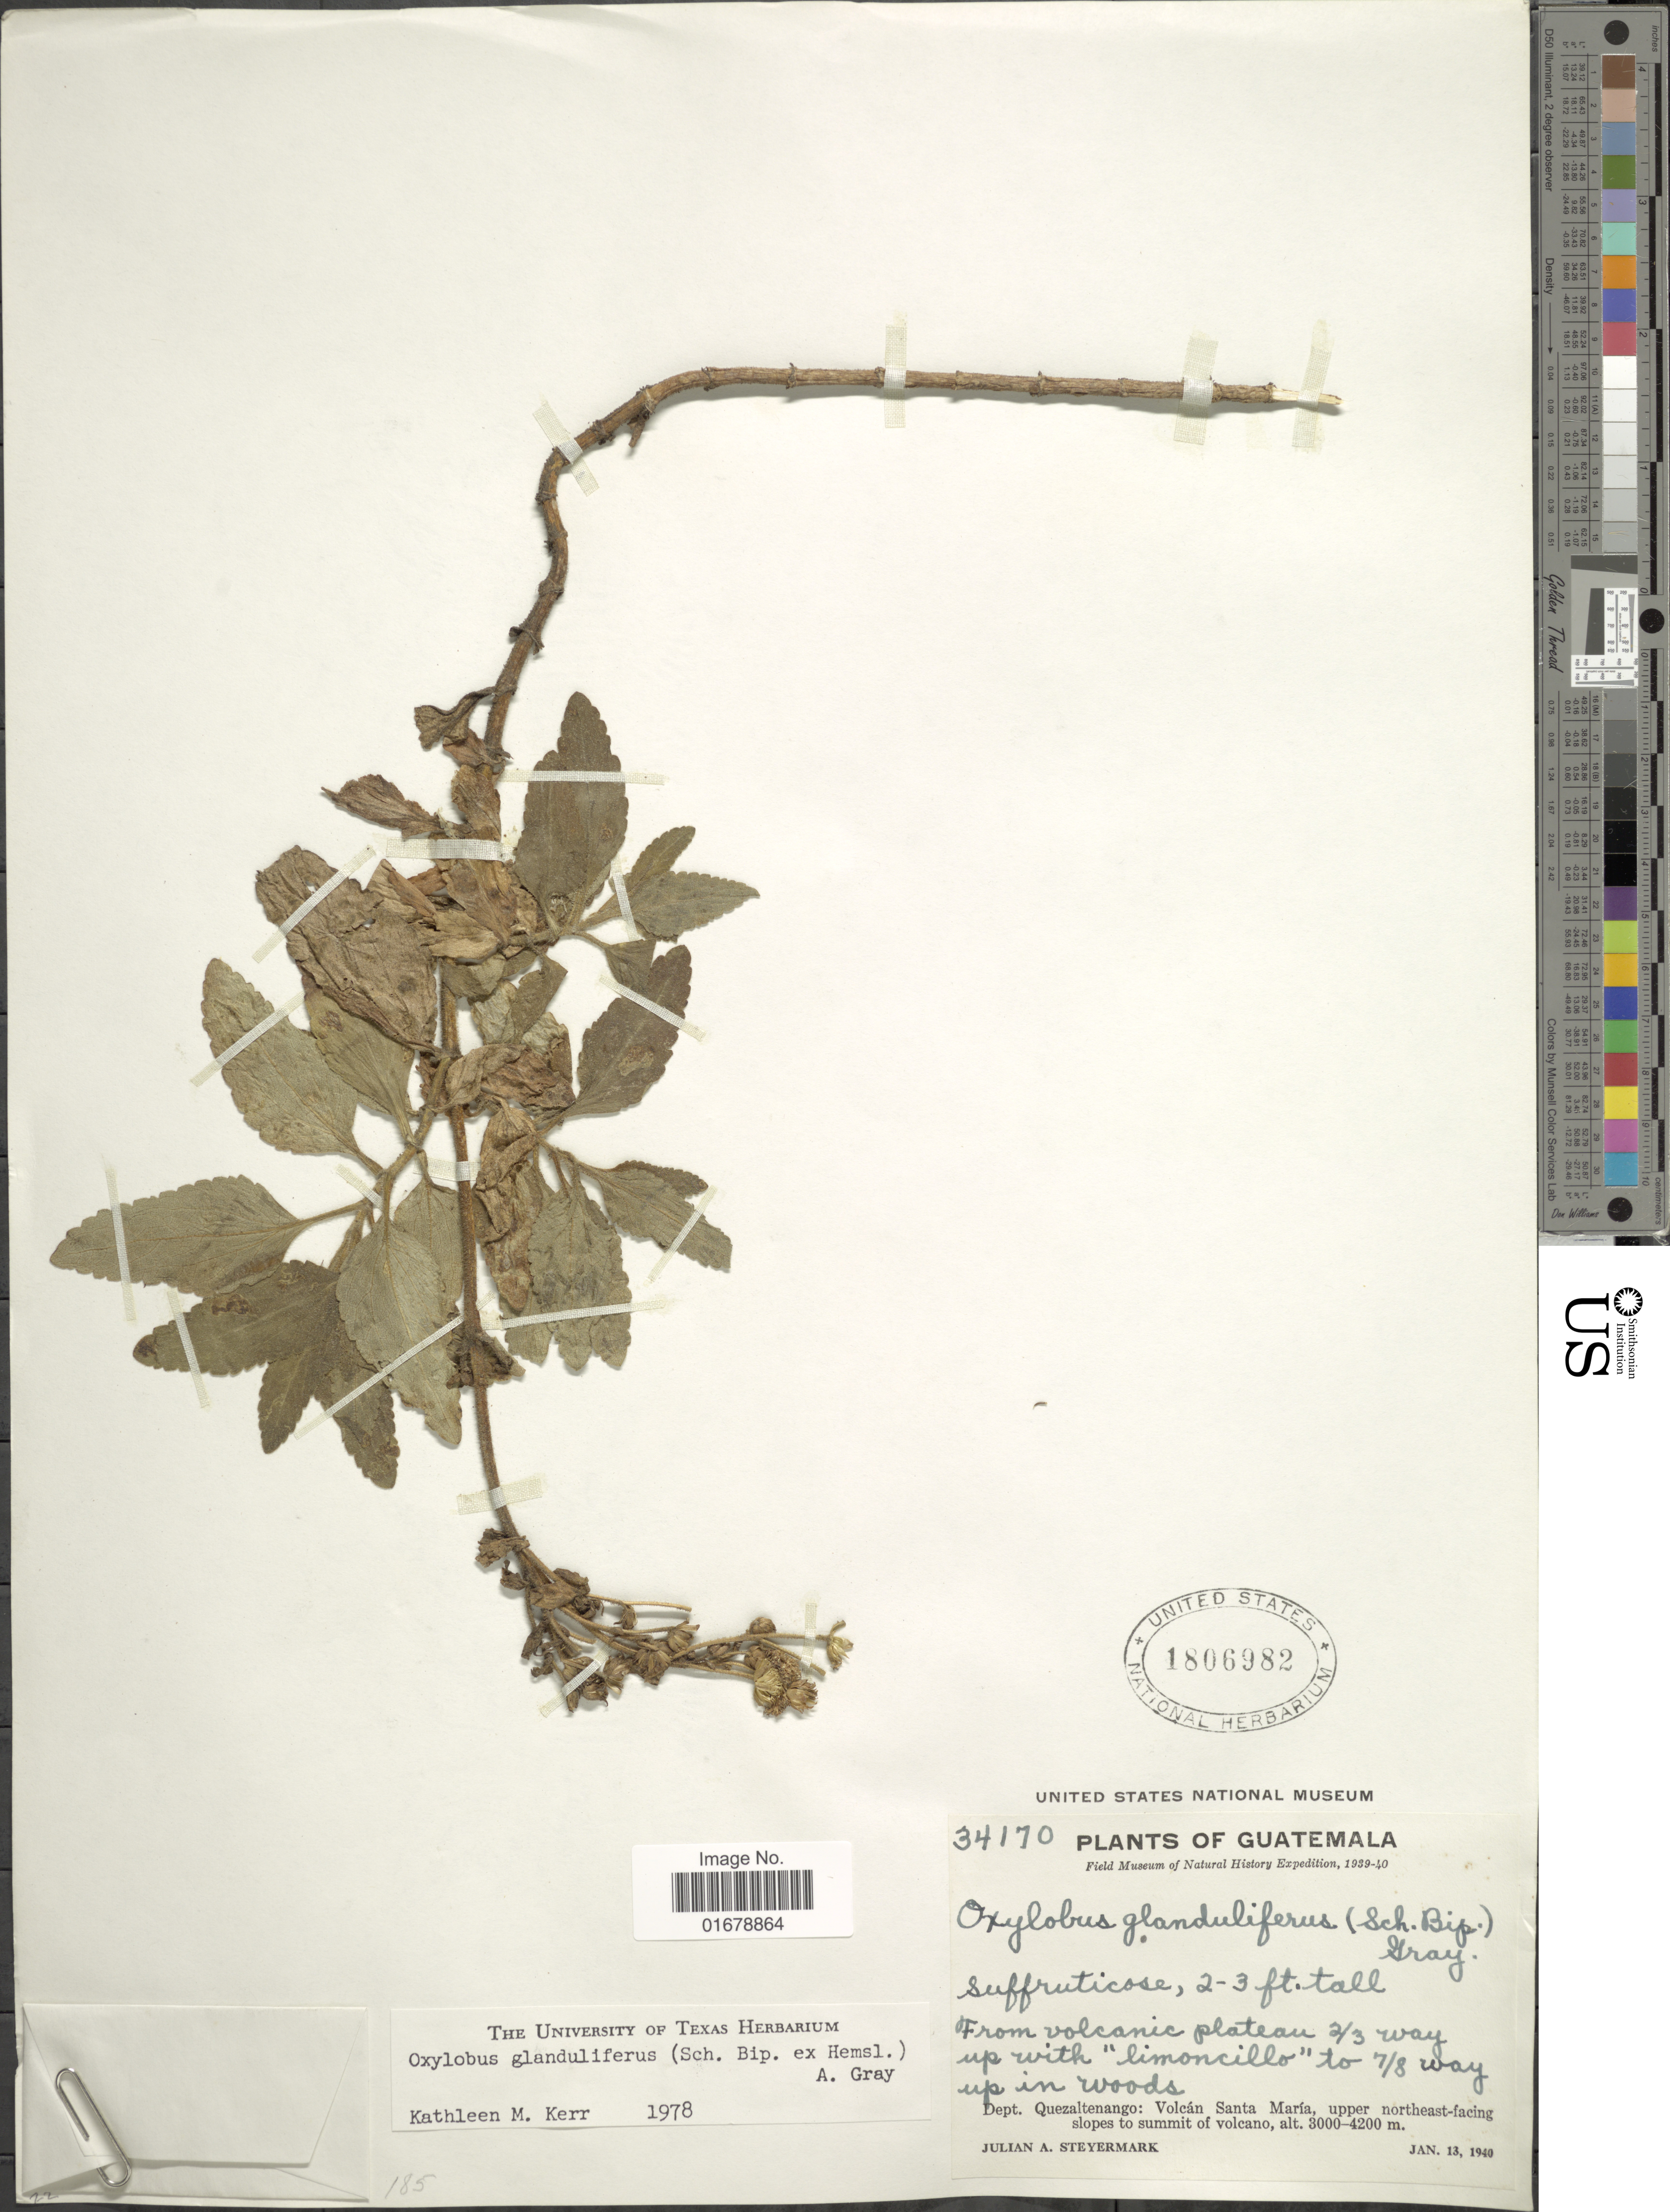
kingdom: Plantae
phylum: Tracheophyta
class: Magnoliopsida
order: Asterales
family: Asteraceae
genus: Oxylobus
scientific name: Oxylobus glanduliferus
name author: (Sch. Bip.) A. Gray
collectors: J. Steyermark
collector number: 34170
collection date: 1940-01-13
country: Guatemala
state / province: Quetzaltenango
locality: Guatemala. Dept. Quezaltenango: Volcan Santa Maria, upper northeast-facing slopes to summit of volcano.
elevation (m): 3000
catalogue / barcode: US 1806982